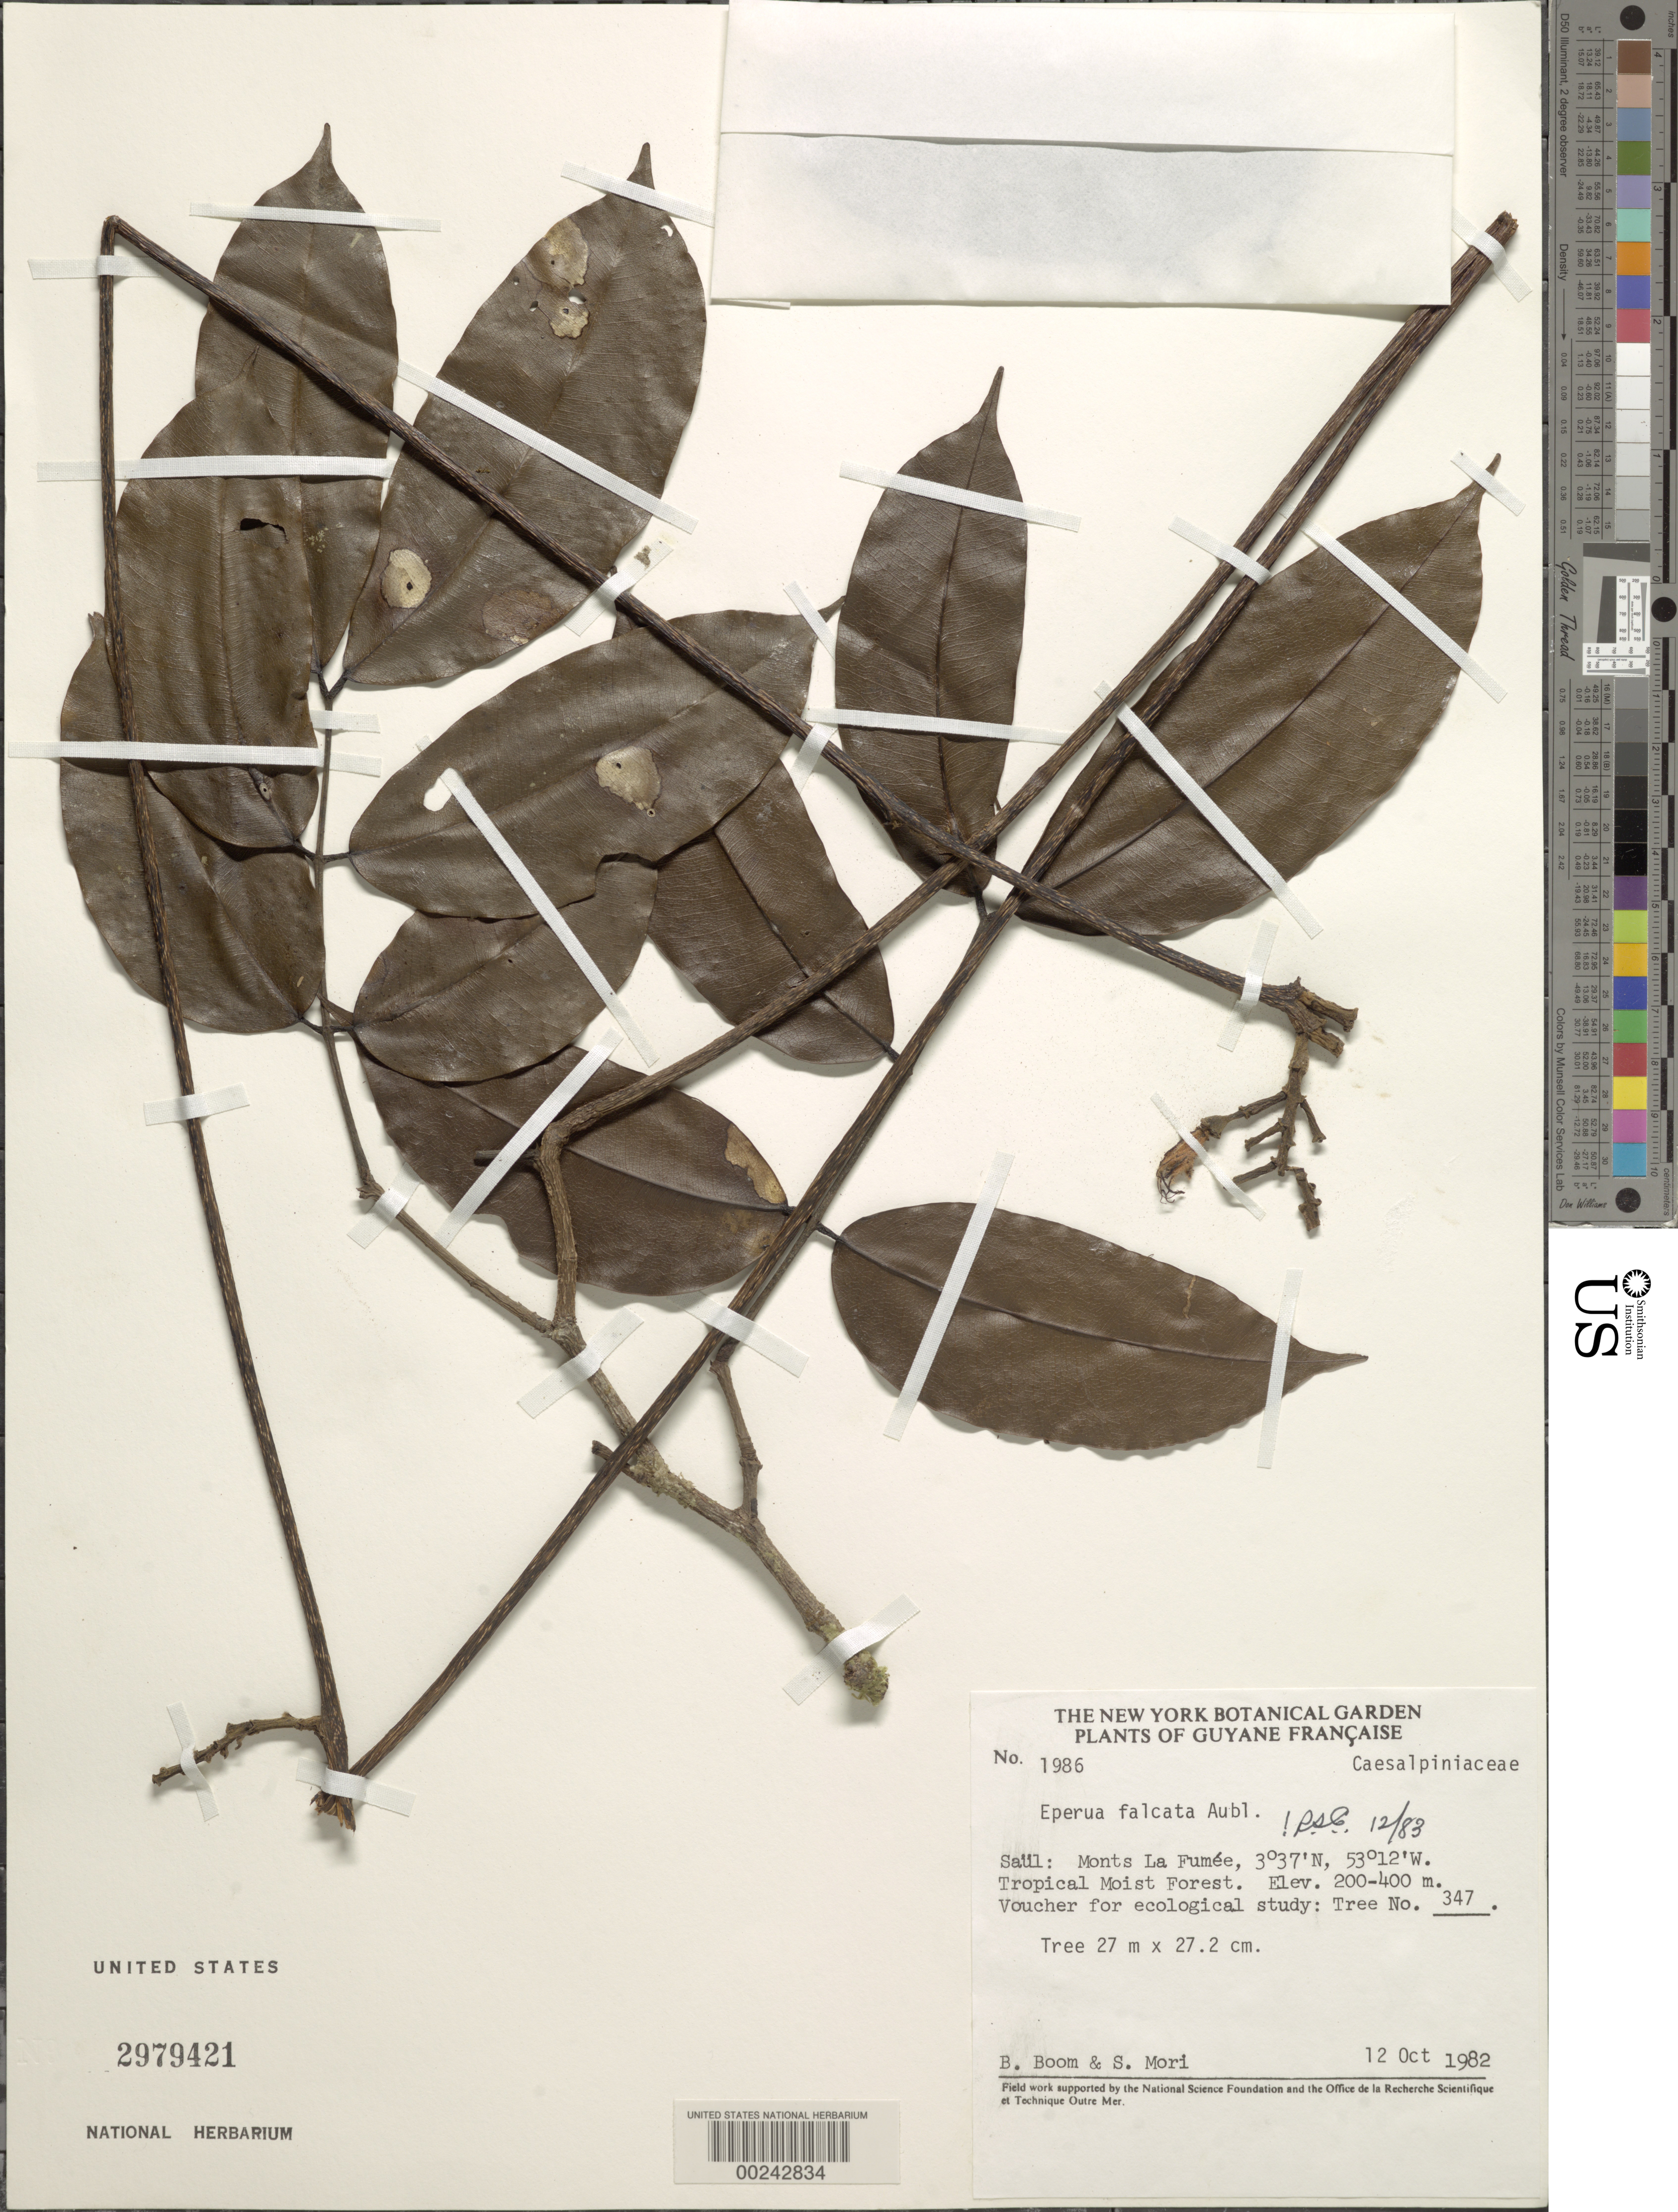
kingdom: Plantae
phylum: Tracheophyta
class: Magnoliopsida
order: Fabales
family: Fabaceae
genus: Eperua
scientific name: Eperua falcata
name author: Aubl.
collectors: B. M. Boom & S. Mori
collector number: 1986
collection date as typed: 12 Oct 1982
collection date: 1982-10-12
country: French Guiana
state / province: Saint-Laurent-du-Maroni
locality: Saul: monts la fumee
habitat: Tropical moist forest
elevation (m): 200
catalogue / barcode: US 2979421